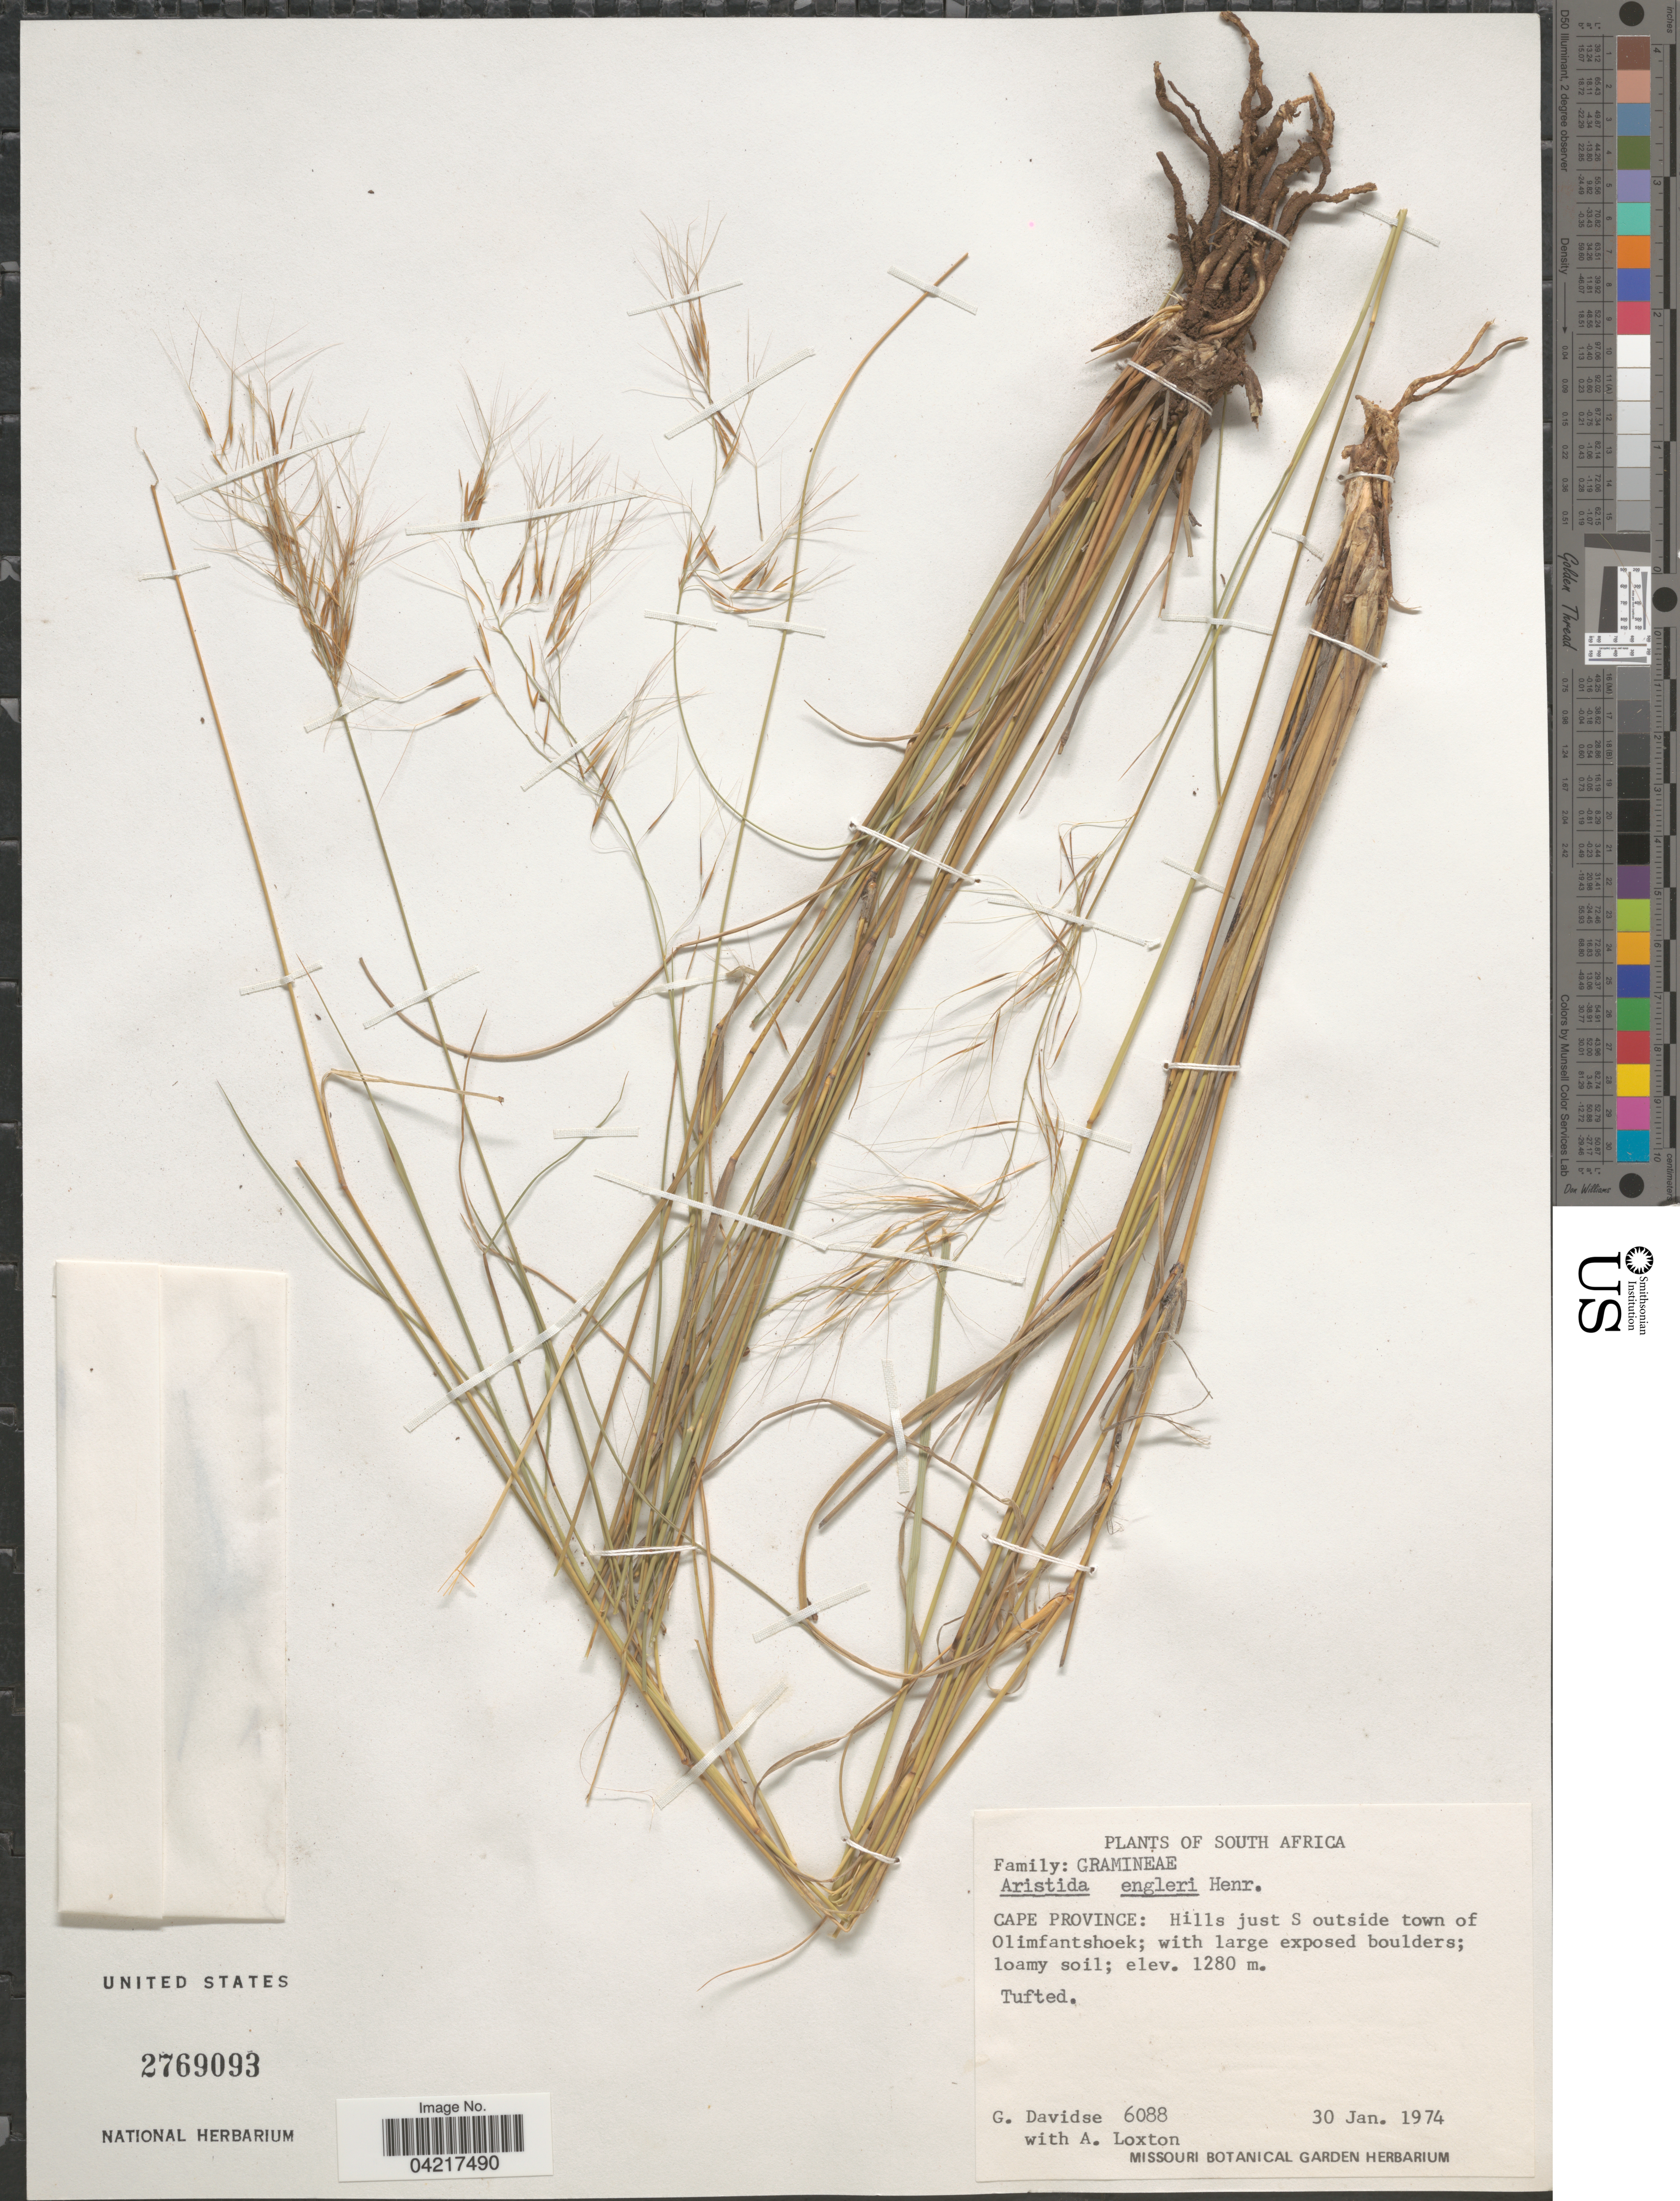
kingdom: Plantae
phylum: Tracheophyta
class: Liliopsida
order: Poales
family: Poaceae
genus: Aristida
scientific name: Aristida engleri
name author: Mez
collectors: G. Davidse & A. Loxton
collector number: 6088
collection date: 1974-01-30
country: South Africa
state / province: Northern Cape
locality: Cape Province: Hills just S outside town of Olimfantshoek.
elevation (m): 1280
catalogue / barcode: US 2769093